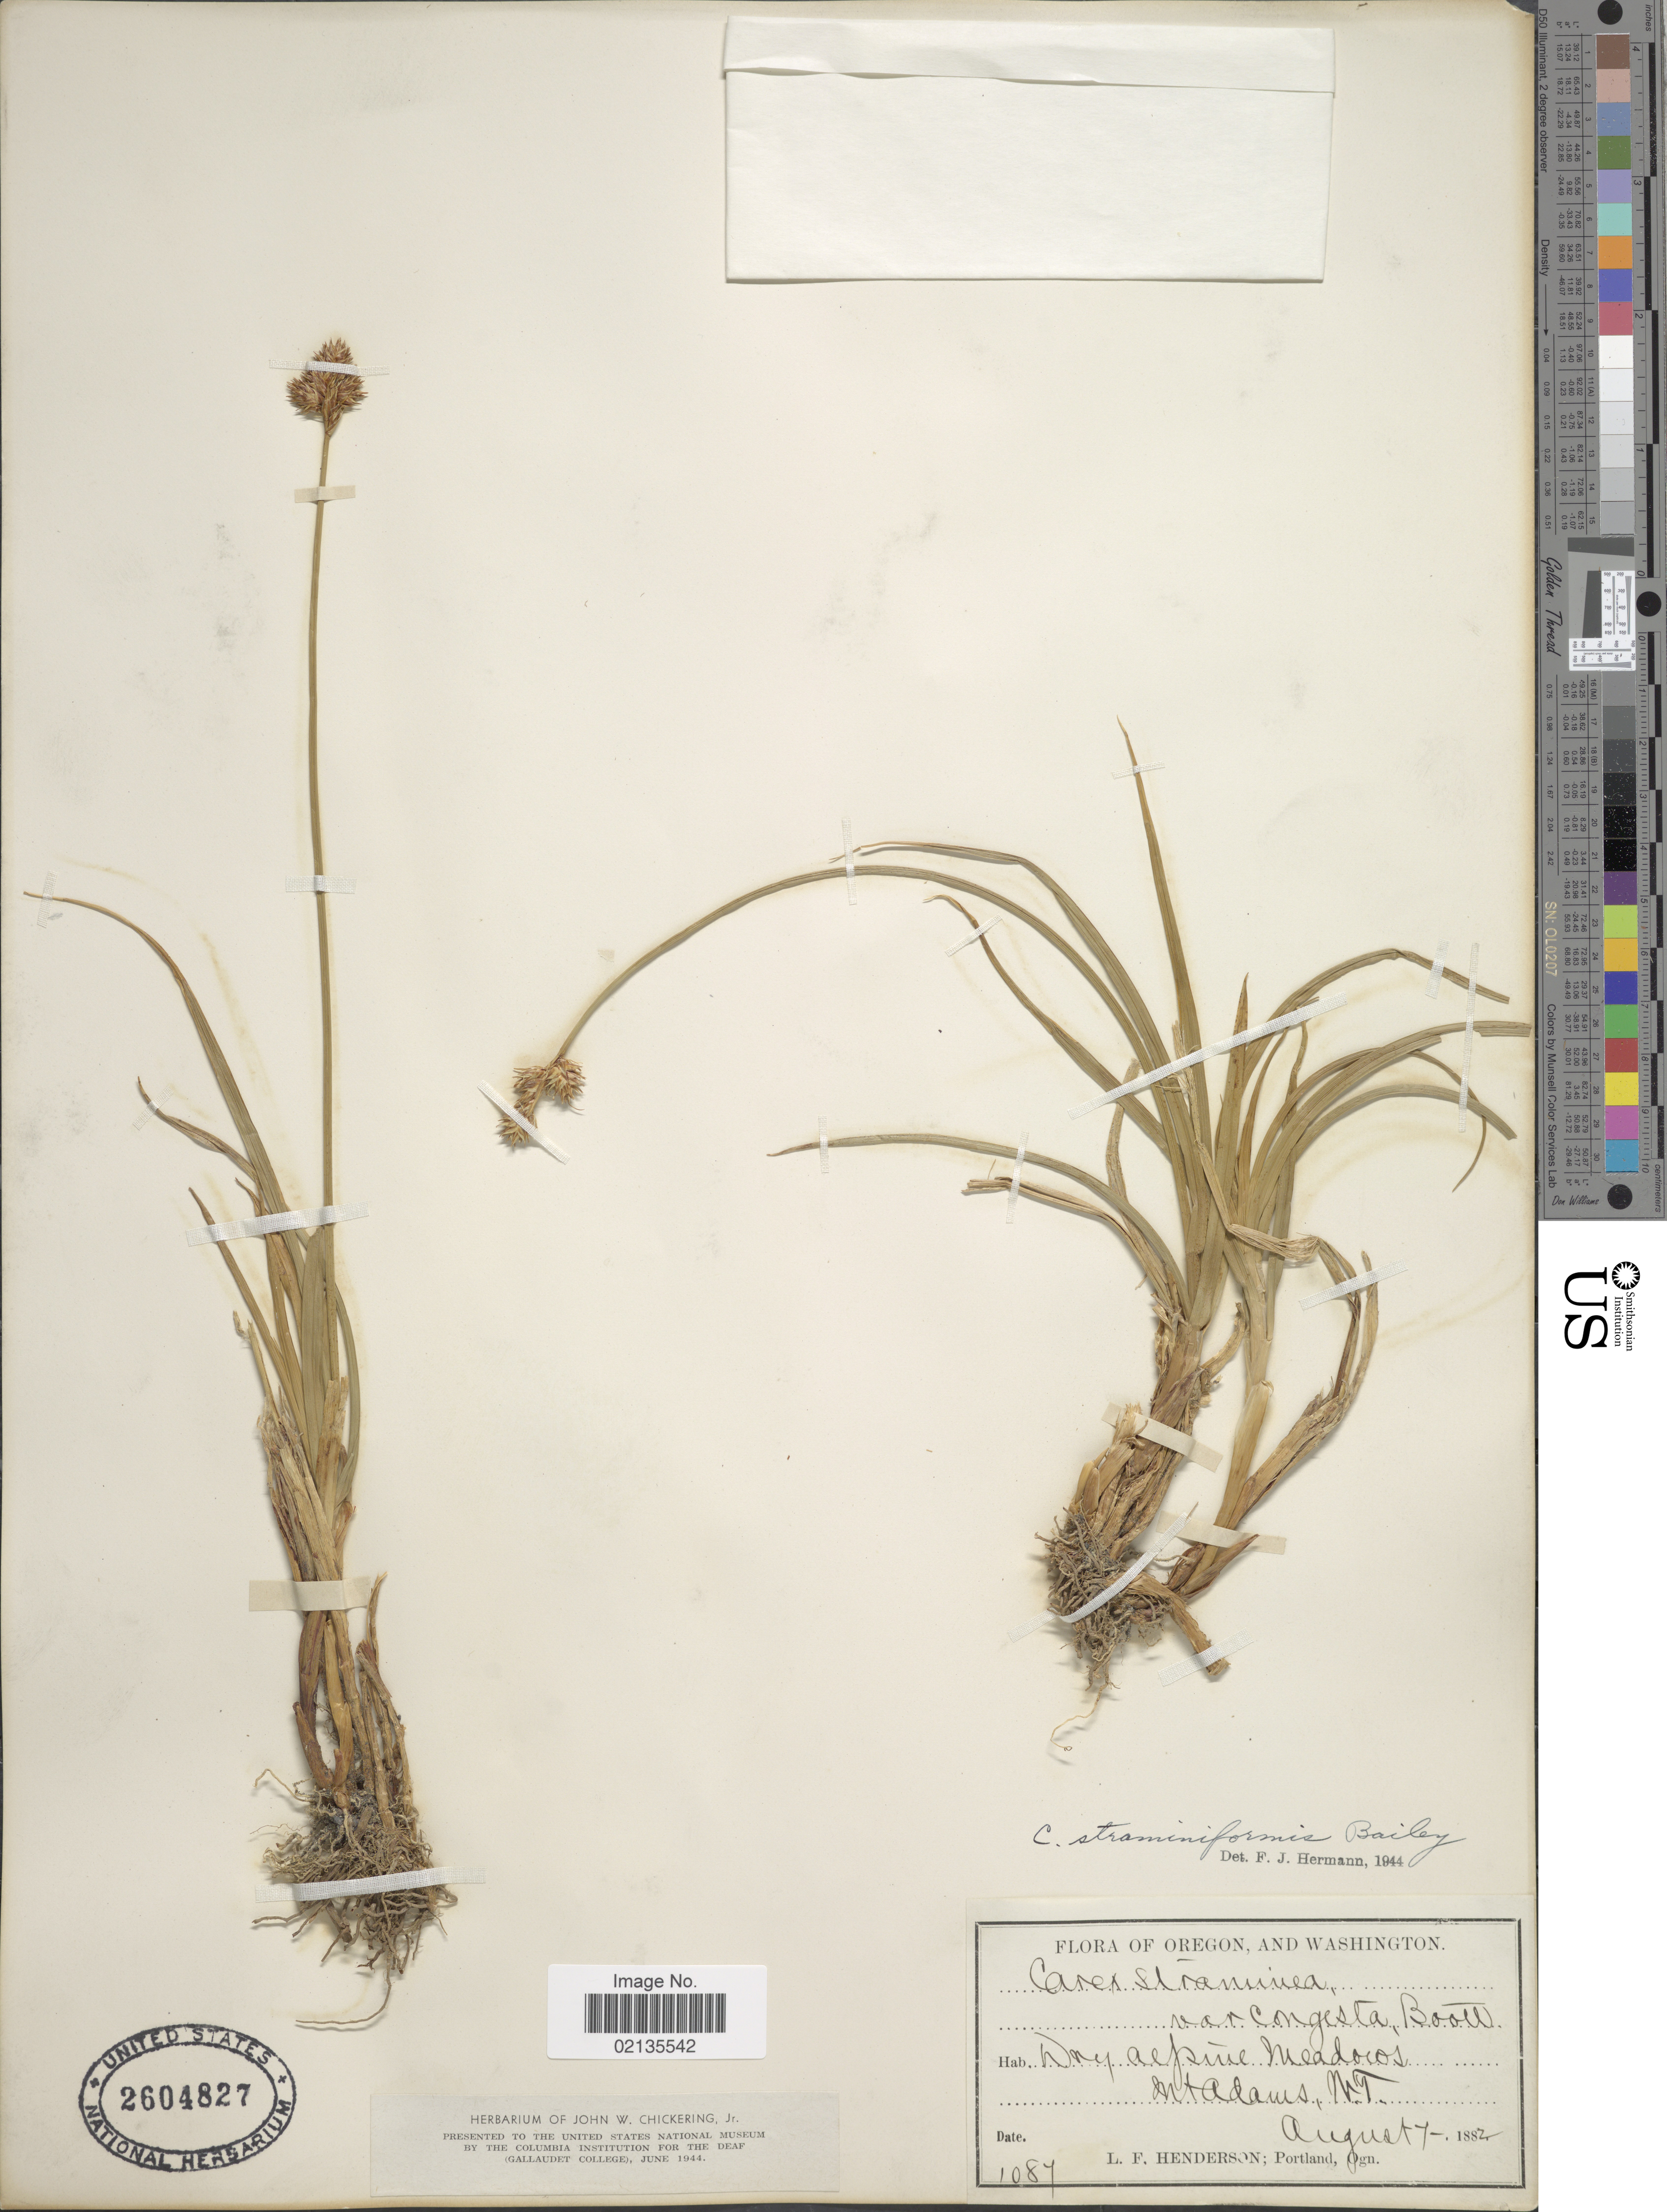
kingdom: Plantae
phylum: Tracheophyta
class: Liliopsida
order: Poales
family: Cyperaceae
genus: Carex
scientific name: Carex straminiformis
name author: L.H. Bailey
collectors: L. Henderson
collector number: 1087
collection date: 1882-08-07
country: United States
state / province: Washington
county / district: Yakima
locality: dry alpine meadows, Mt. Adams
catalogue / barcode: US 2604827